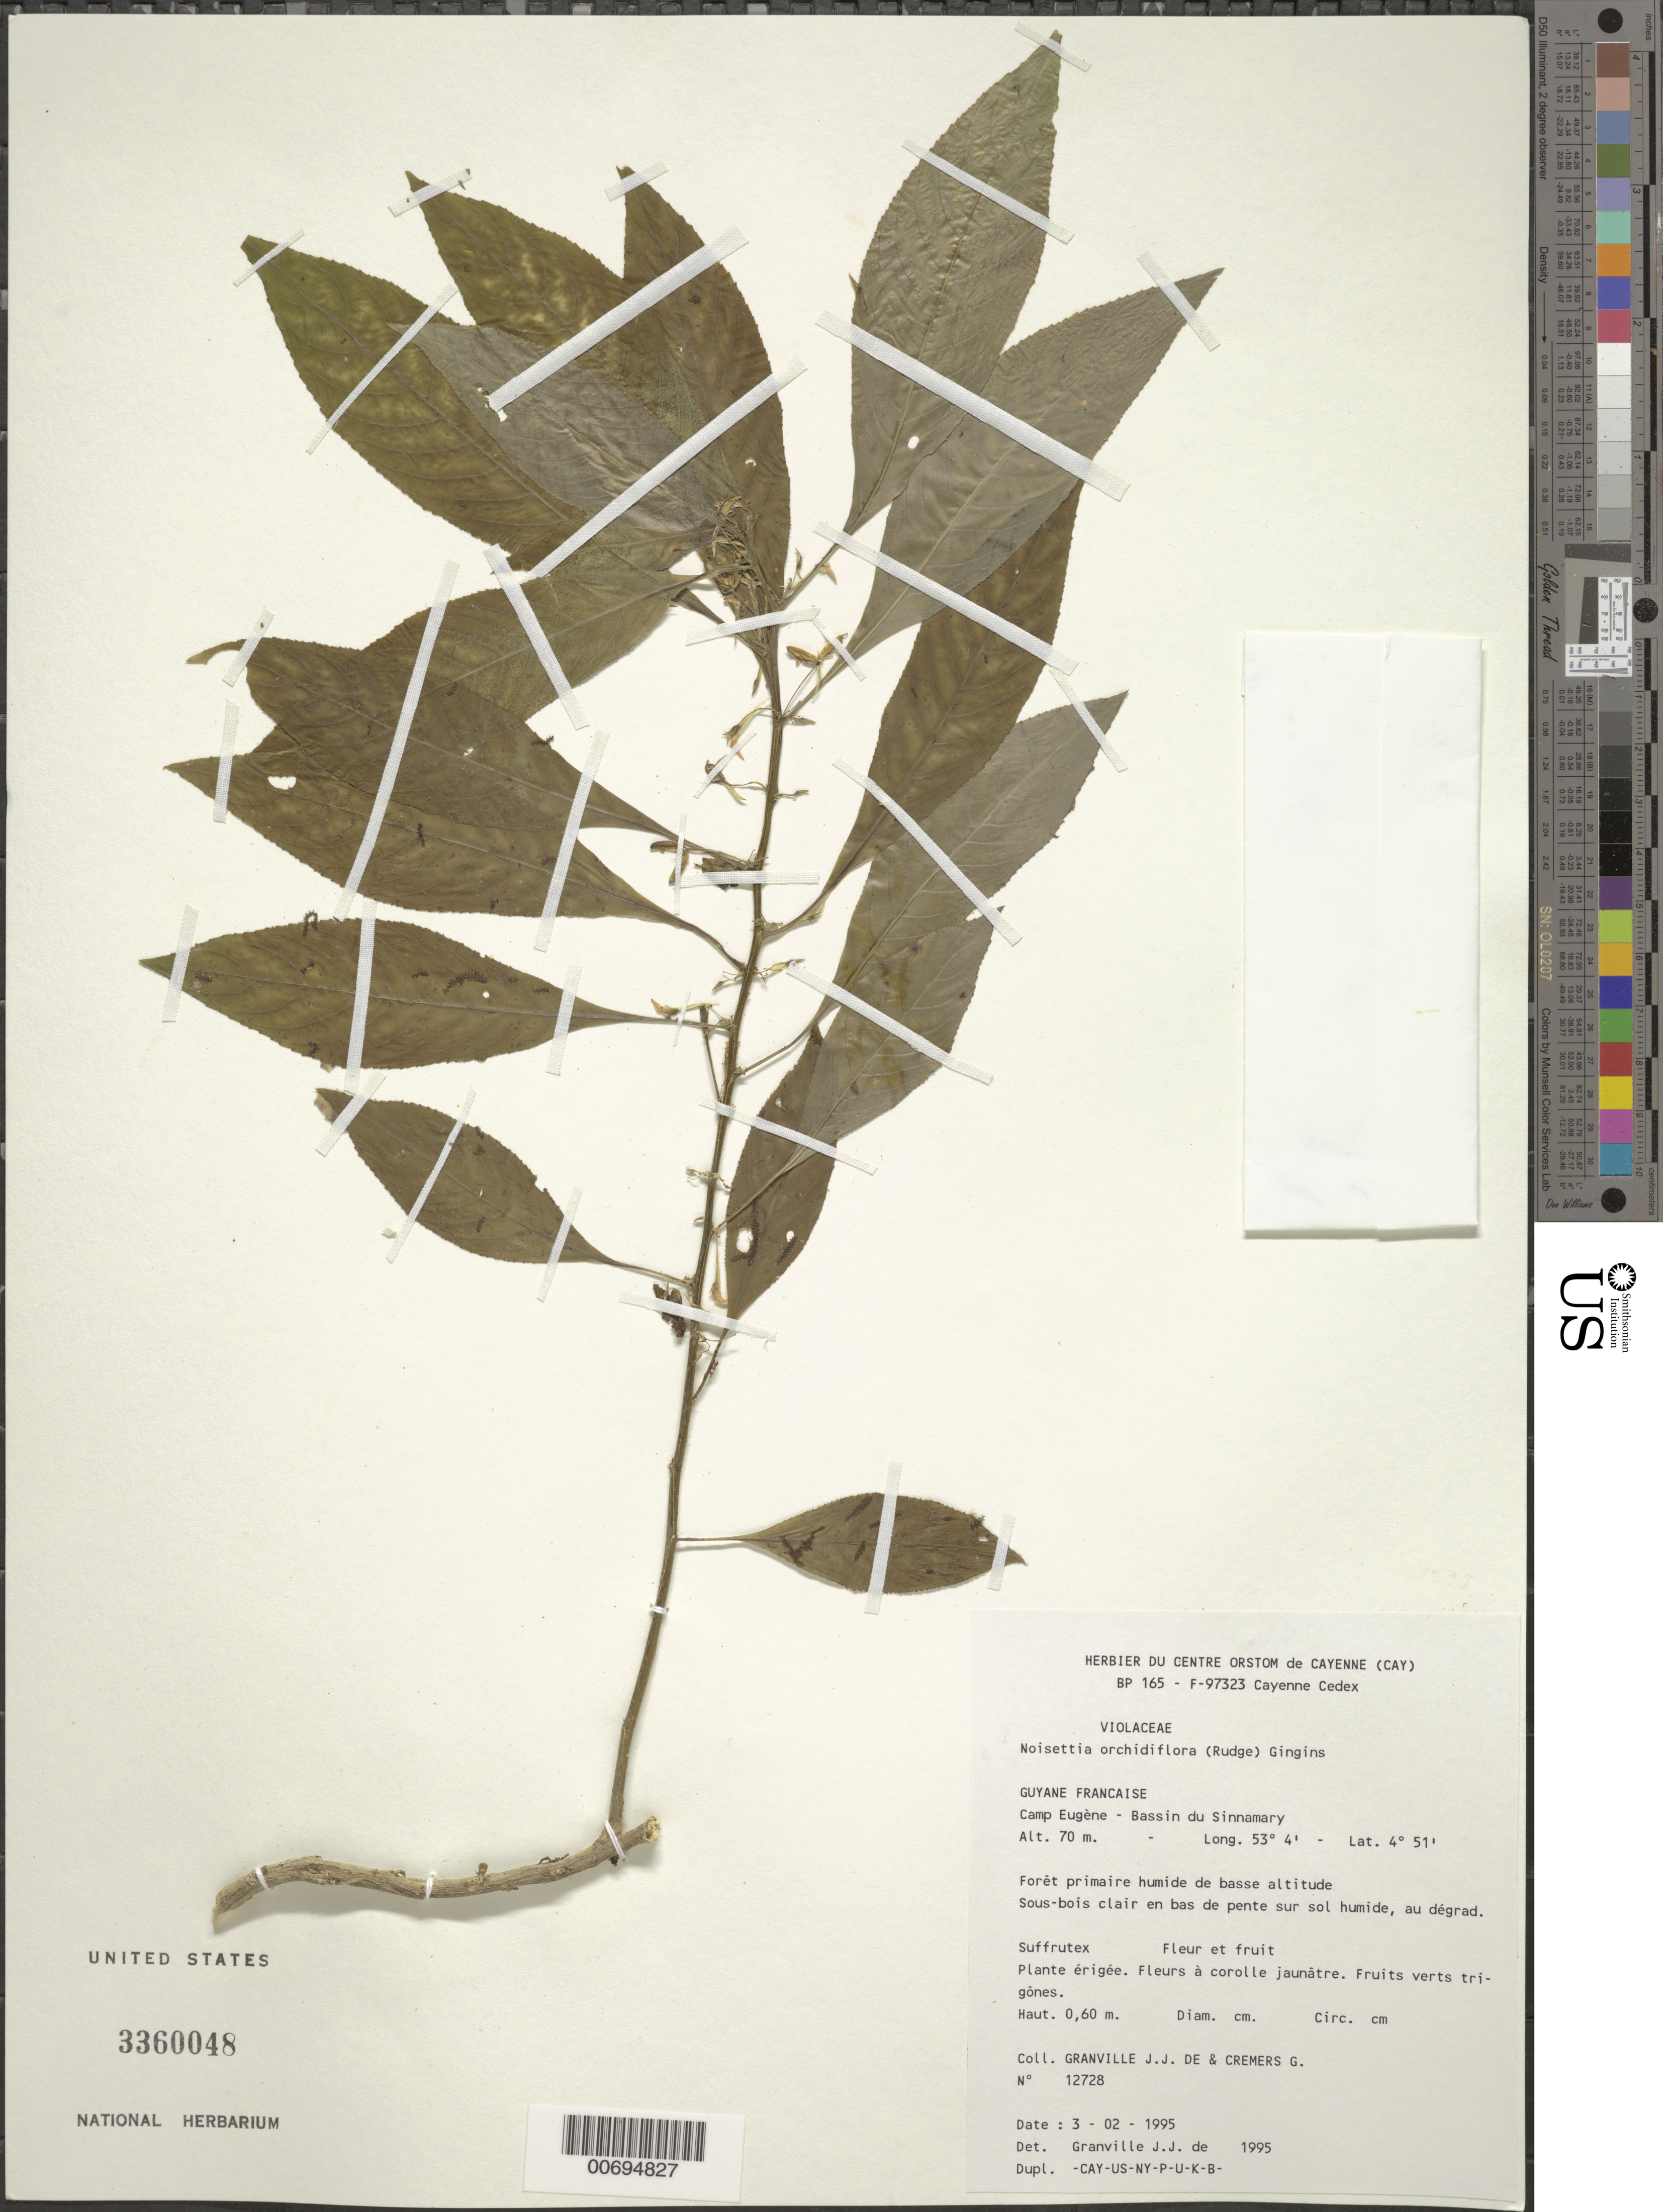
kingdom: Plantae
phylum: Tracheophyta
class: Magnoliopsida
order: Malpighiales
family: Violaceae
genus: Noisettia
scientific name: Noisettia orchidiflora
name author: (Rudge) Ging.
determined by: Granville, J. J. de, (CAY), Institut de Recherche pour le Developpement (IRD) (FRENCH GUIANA)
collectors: J.-J. de Granville & G. Cremers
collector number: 12728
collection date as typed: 3-Feb-95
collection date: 1995-02-03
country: French Guiana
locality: Camp Eugène, Bassin du Sinnamary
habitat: Forêt primaire humide de basse altitude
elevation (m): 70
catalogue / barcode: US 3360048